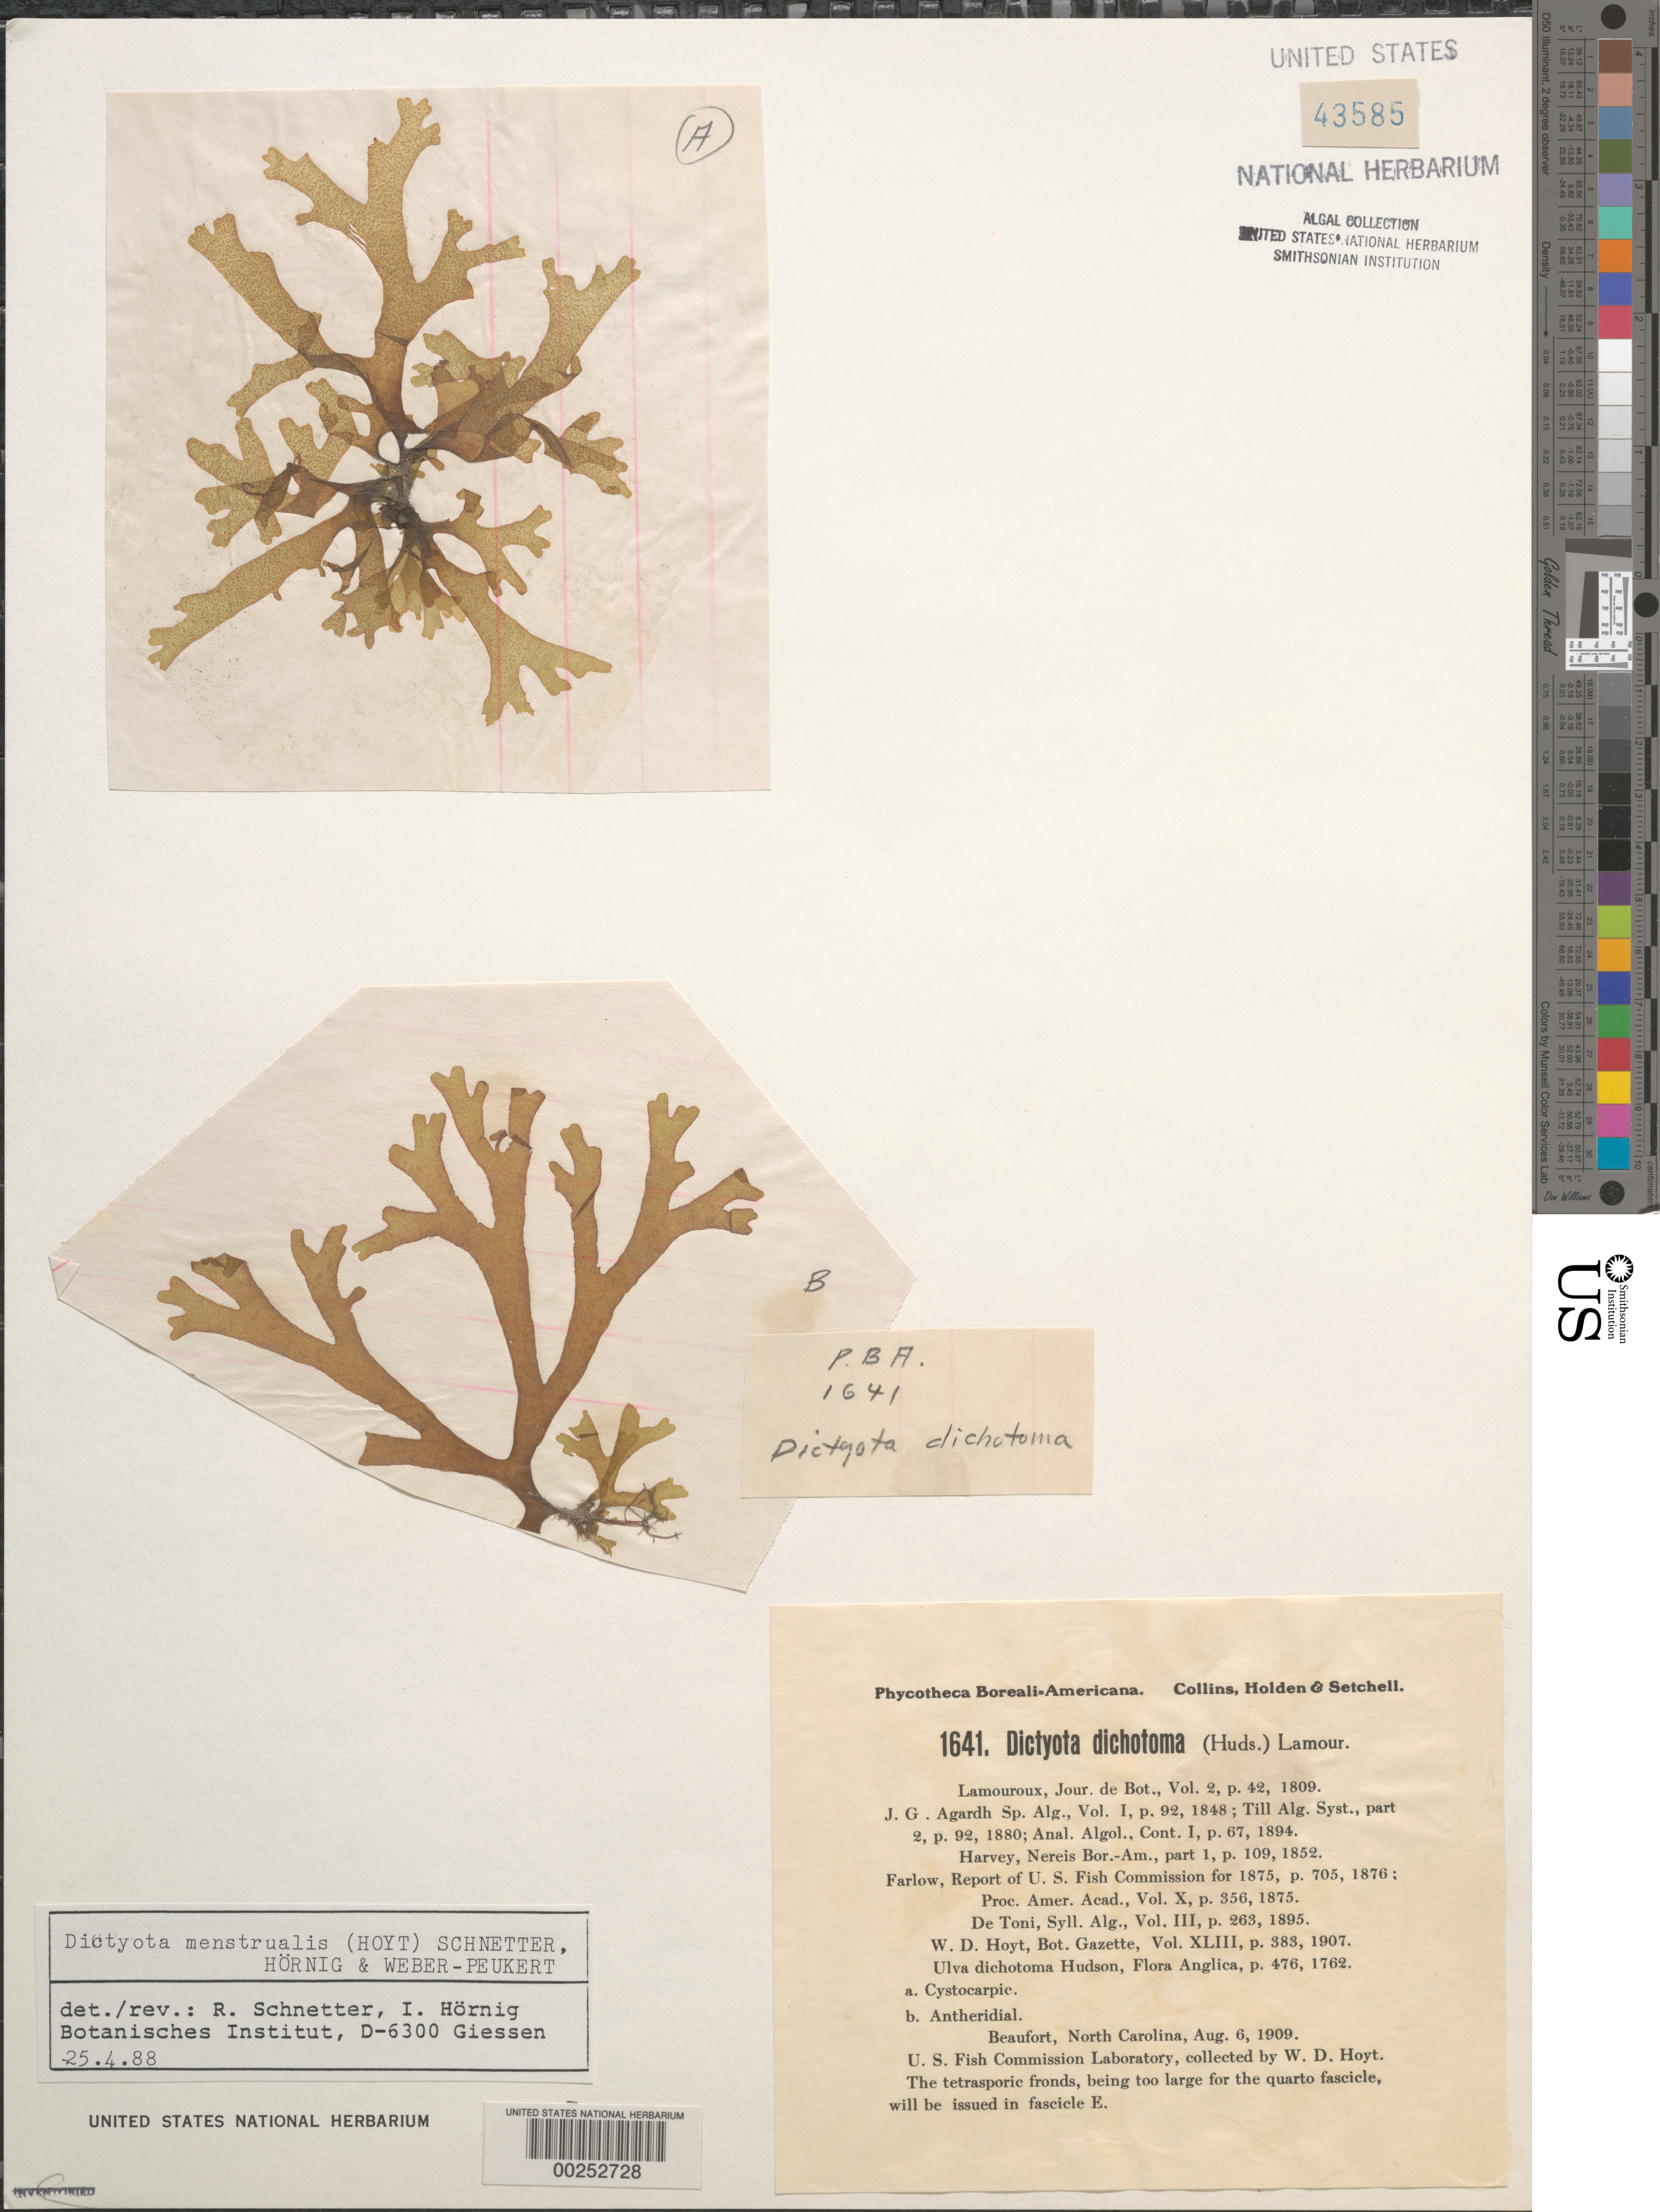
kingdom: Chromista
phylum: Ochrophyta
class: Phaeophyceae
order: Dictyotales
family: Dictyotaceae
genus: Dictyota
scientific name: Dictyota menstrualis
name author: (Hoyt) Schnetter et al.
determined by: Schnetter, R.; Hörnig, I.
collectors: W. D. Hoyt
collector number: PB-A 1641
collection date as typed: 06 Aug 1909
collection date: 1909-08-06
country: United States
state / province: North Carolina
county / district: Carteret County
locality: Beaufort, US Fish Commission laboratory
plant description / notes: Collins, Holden & Setchell, Phycotheca Boreali-Americana, as Dictyota dichotoma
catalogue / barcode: US 43585